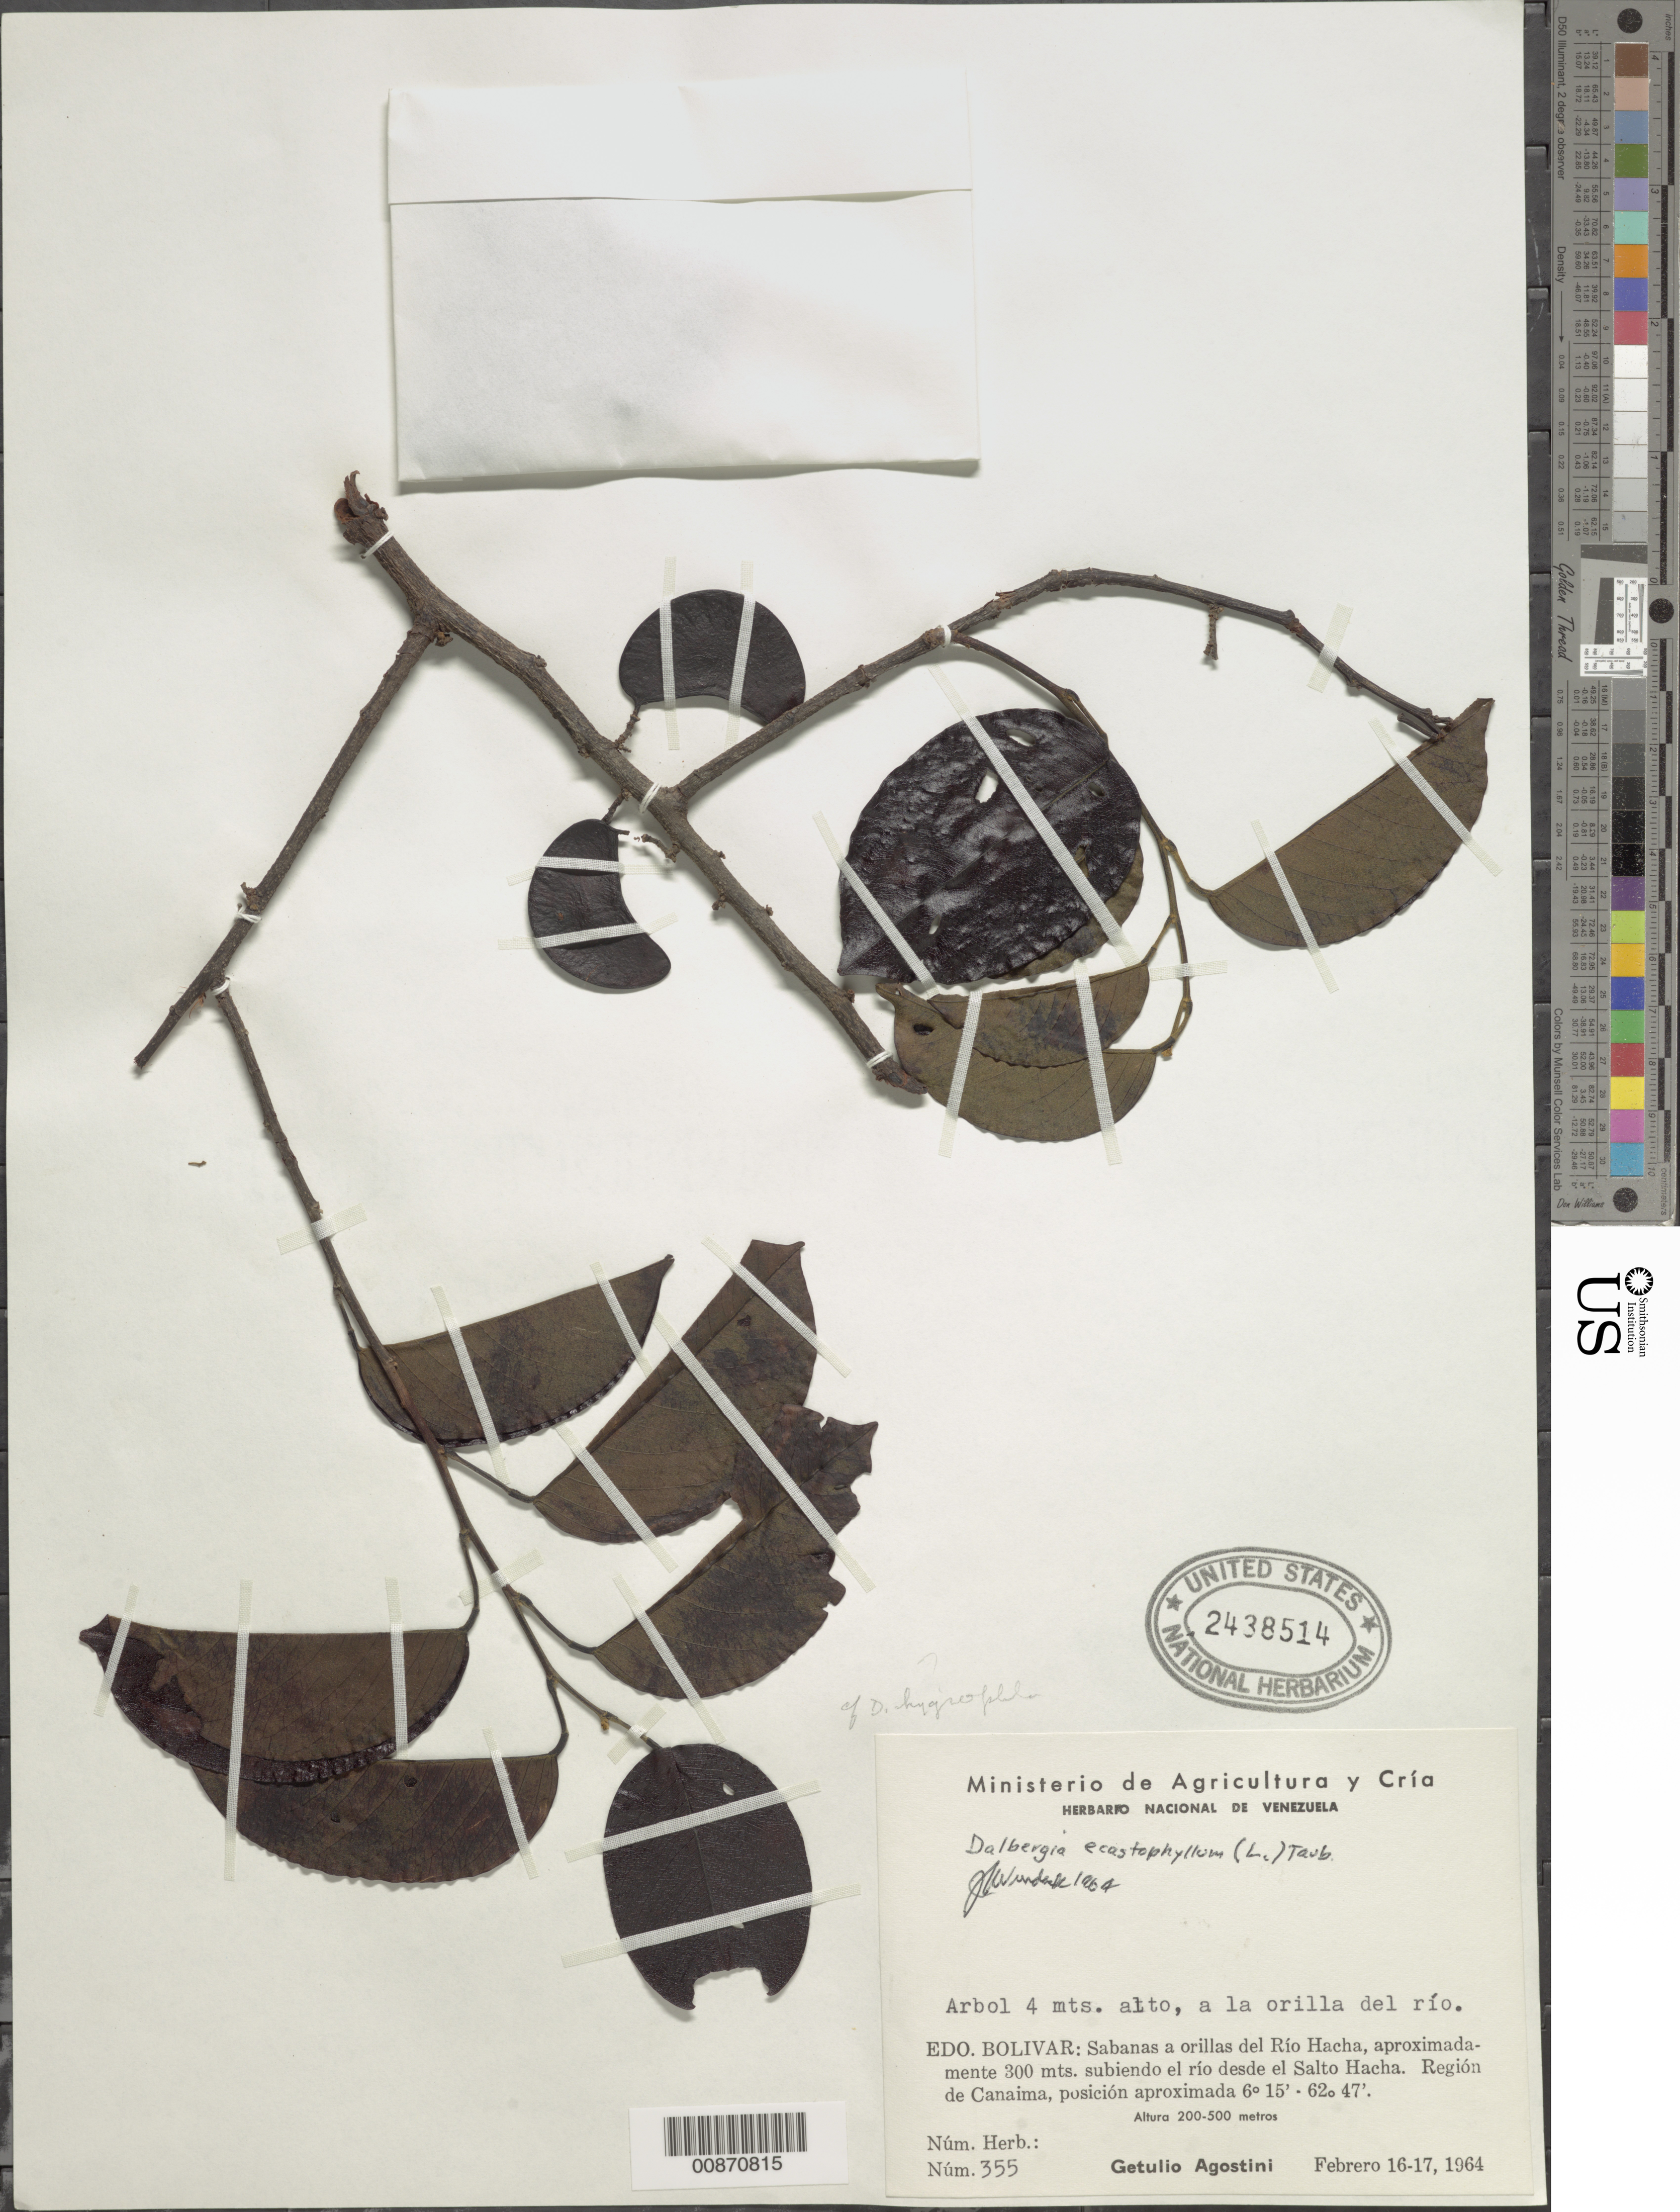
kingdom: Plantae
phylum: Tracheophyta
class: Magnoliopsida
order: Fabales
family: Fabaceae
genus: Dalbergia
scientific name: Dalbergia hygrophila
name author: (Mart. ex Benth.) Hoehne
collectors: G. Agostini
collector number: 355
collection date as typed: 16-Feb-64 to 17-Feb-64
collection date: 1964-02-16/1964-02-17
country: Venezuela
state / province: Bolívar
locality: Río Hacha, 300 m subiendo el río desde el Salto Hacha, region de Canaima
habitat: Orilla del rio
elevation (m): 200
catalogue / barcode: US 2438514